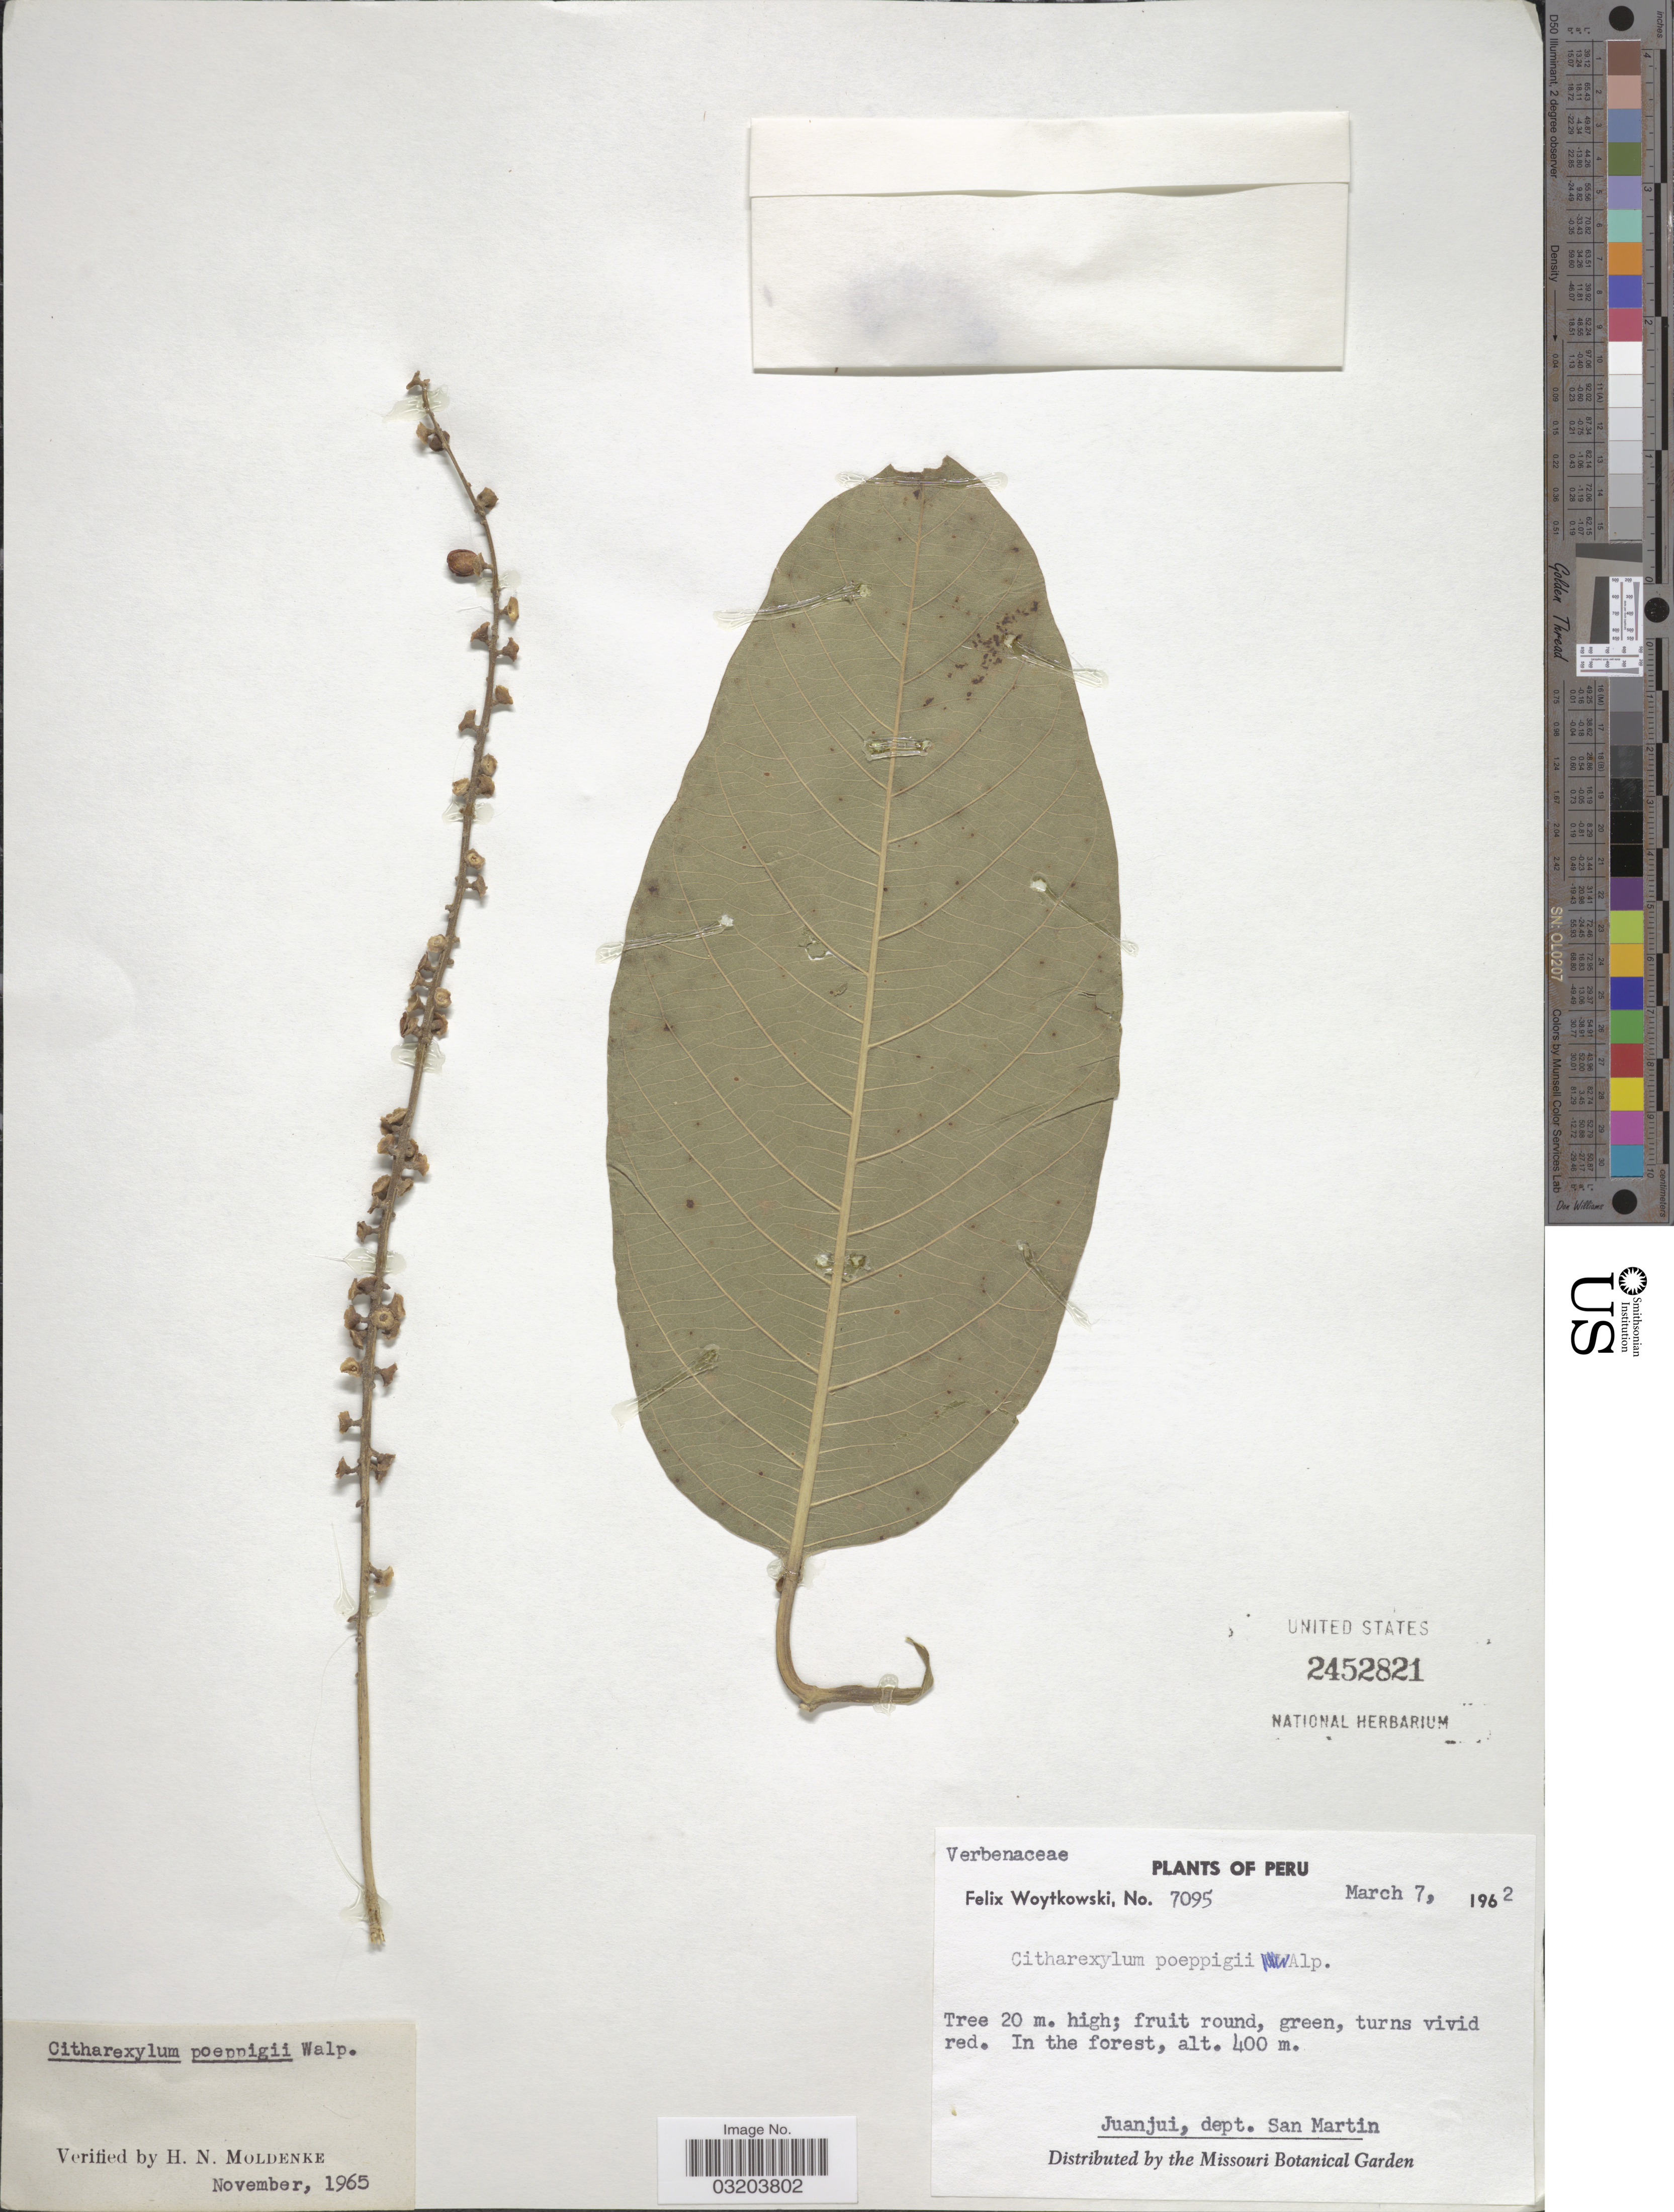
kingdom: Plantae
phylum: Tracheophyta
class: Magnoliopsida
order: Lamiales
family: Verbenaceae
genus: Citharexylum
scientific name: Citharexylum poeppigii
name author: Walp.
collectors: F. Woytkowski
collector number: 7095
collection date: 1962-03-07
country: Peru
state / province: San Martín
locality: Juanjui, dept. San Martin.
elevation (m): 400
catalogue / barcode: US 2452821